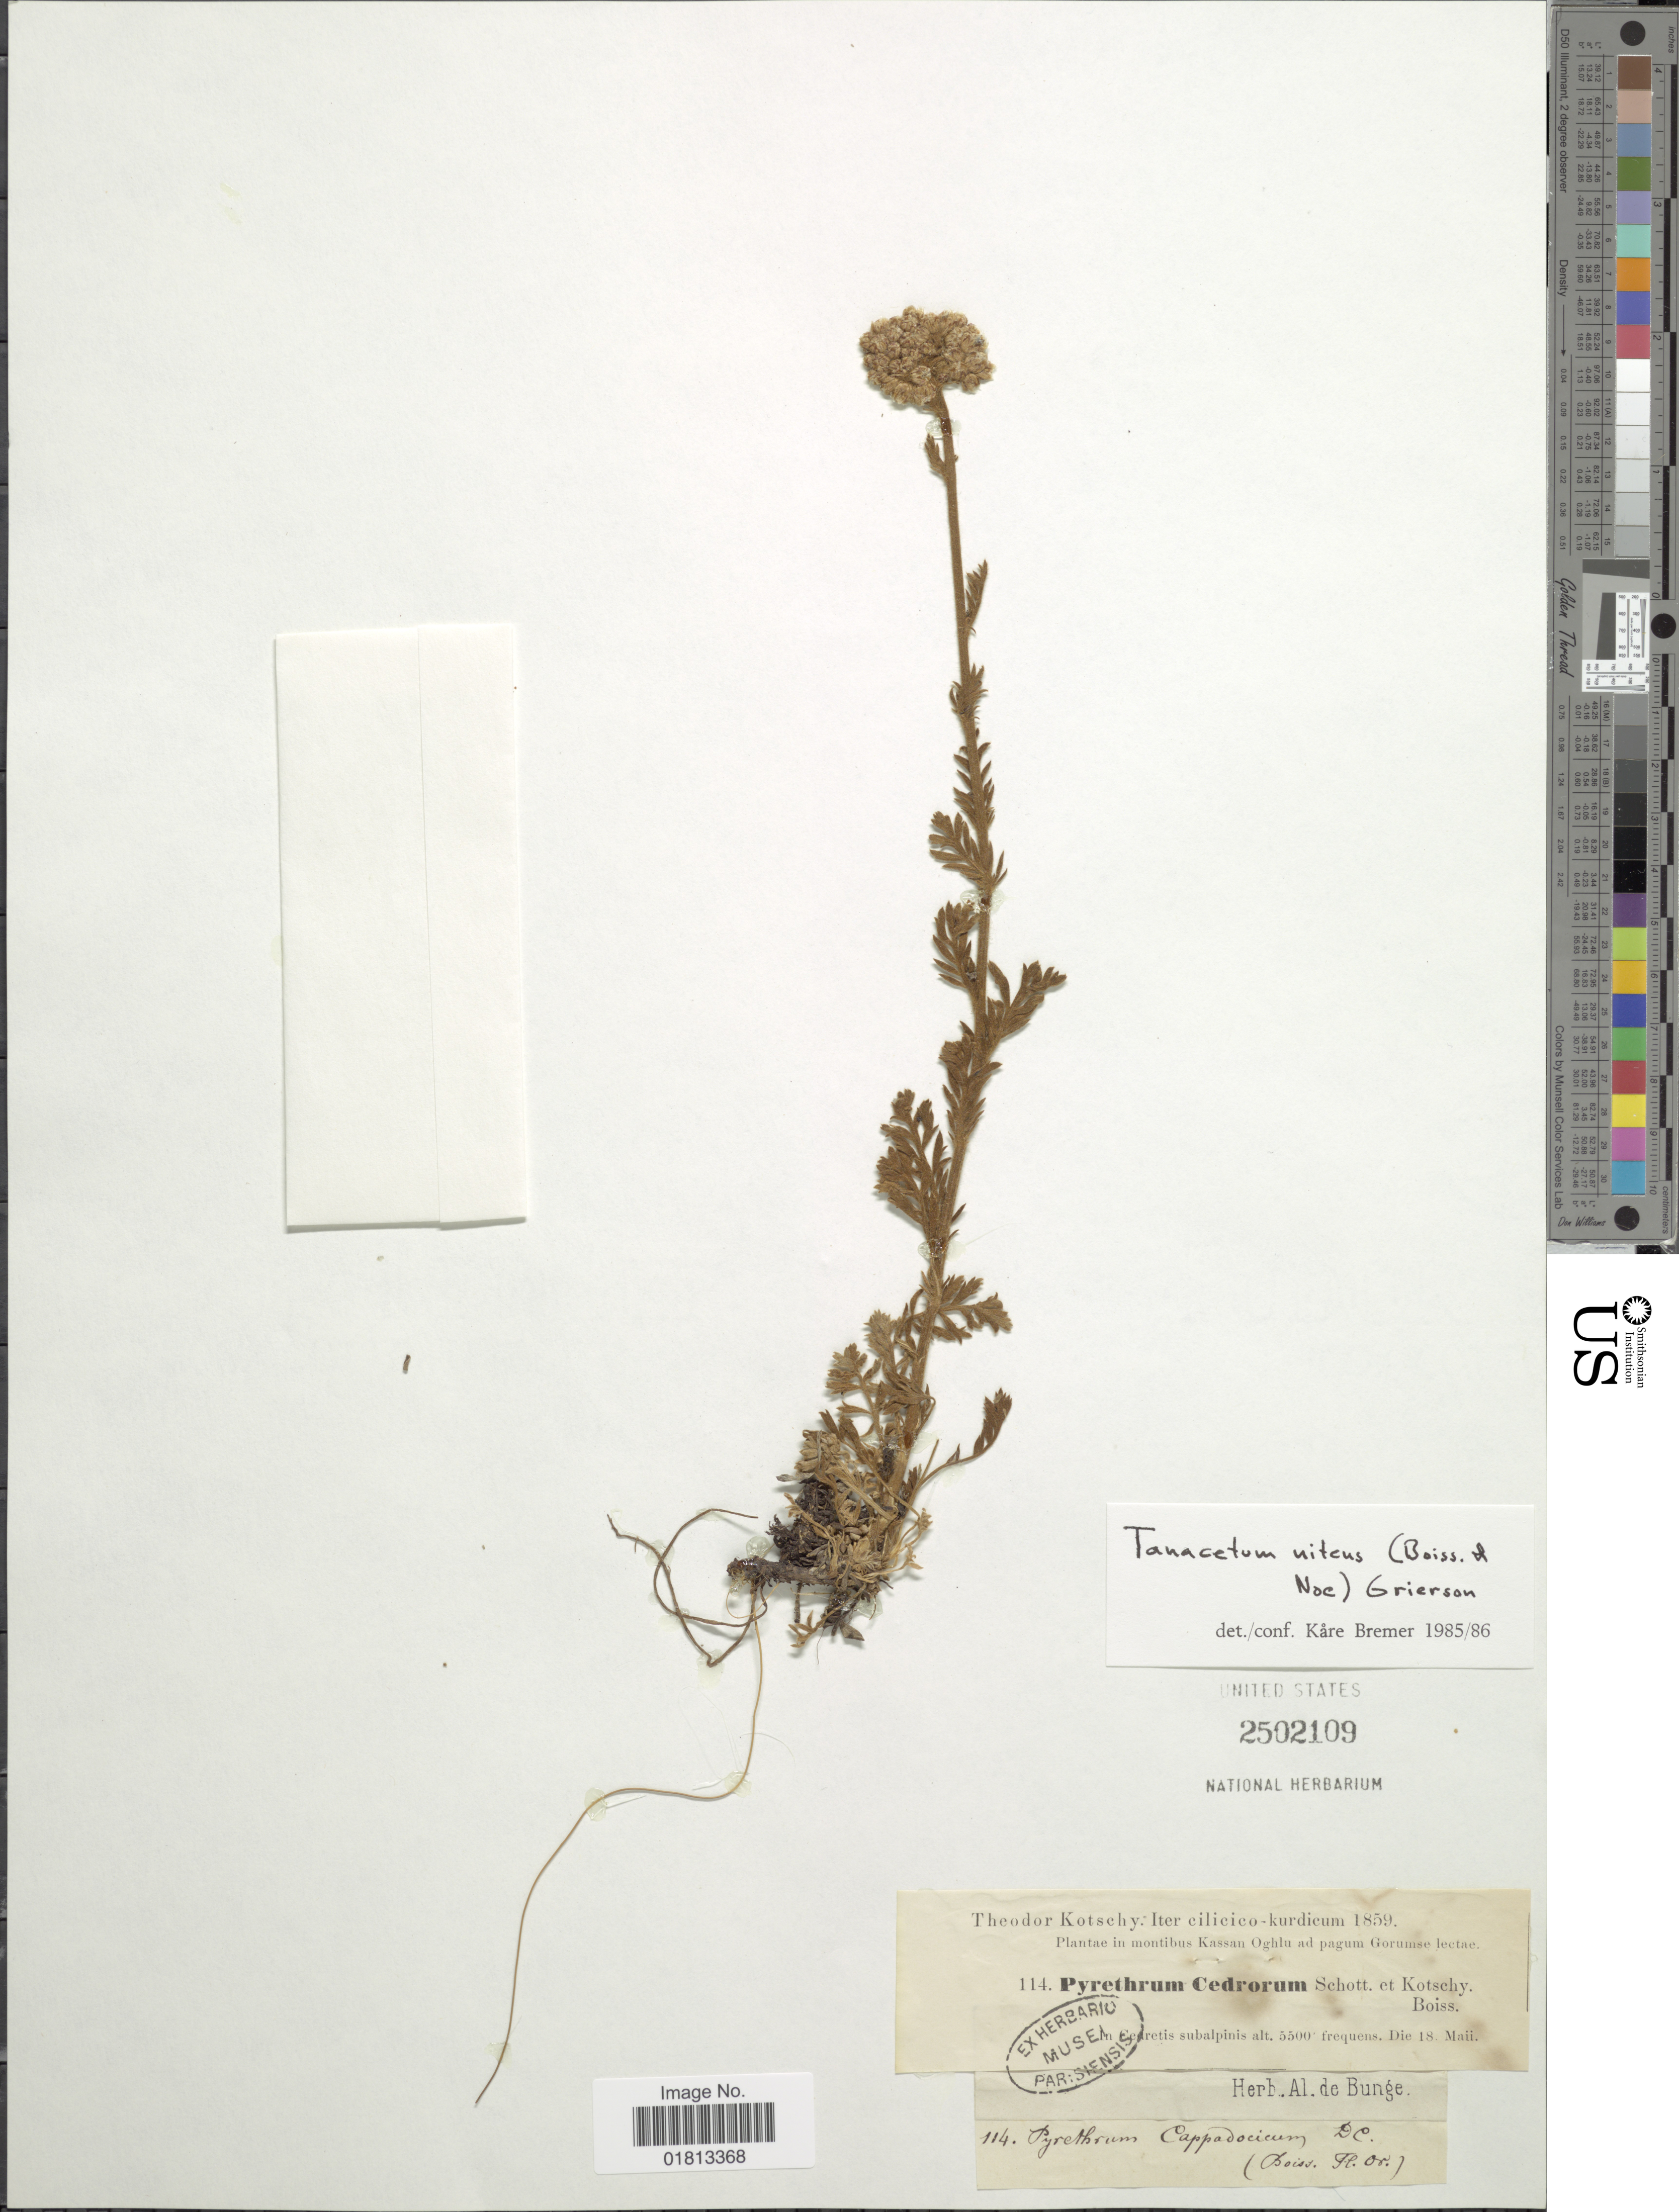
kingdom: Plantae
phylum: Tracheophyta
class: Magnoliopsida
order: Asterales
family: Asteraceae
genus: Tanacetum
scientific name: Tanacetum nitens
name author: (Boiss. & Noë) Grierson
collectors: K. G. Kotschy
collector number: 114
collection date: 1859-05-18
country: Turkey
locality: Iter cilicico-kurdicum, In Cedretis subalpinis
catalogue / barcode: US 2502109